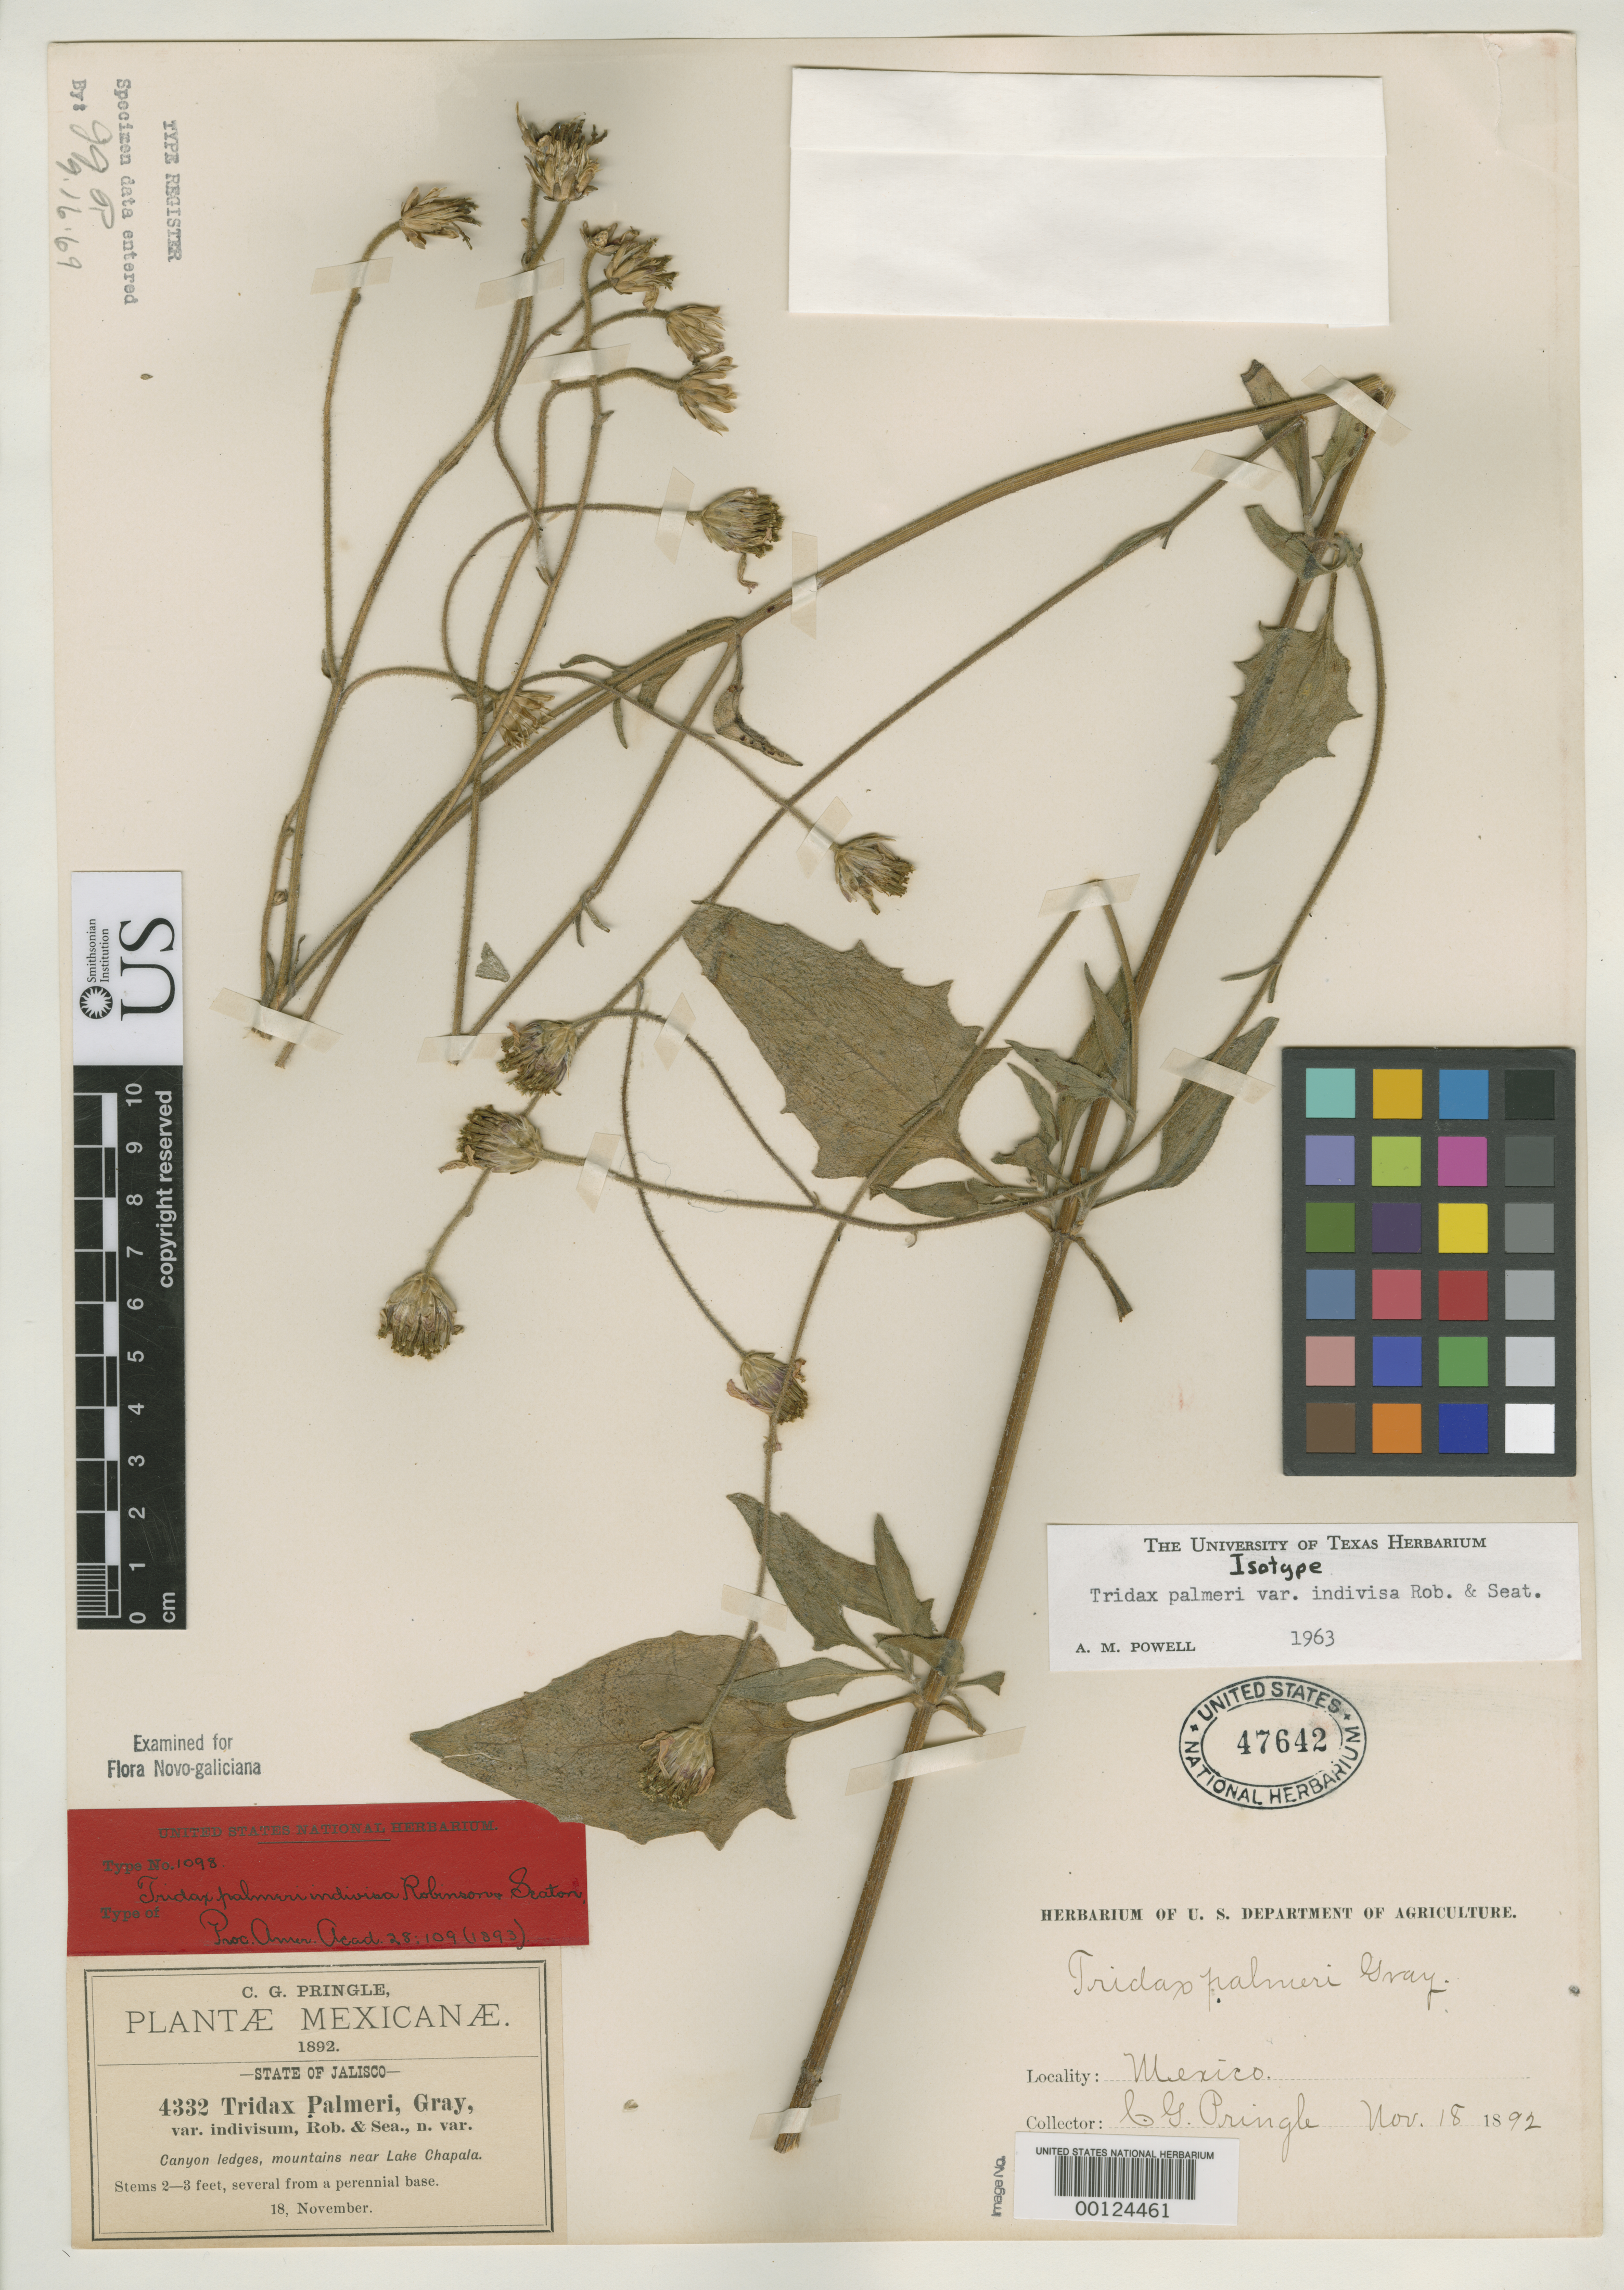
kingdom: Plantae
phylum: Tracheophyta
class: Magnoliopsida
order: Asterales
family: Asteraceae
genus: Tridax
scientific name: Tridax palmeri var. indivisa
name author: B.L. Rob. & Seaton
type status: Isotype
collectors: C. G. Pringle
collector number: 4332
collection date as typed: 18 Nov 1892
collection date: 1892-11-18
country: Mexico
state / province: Jalisco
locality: Mountains near Lake Chapala.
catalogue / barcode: US 47642